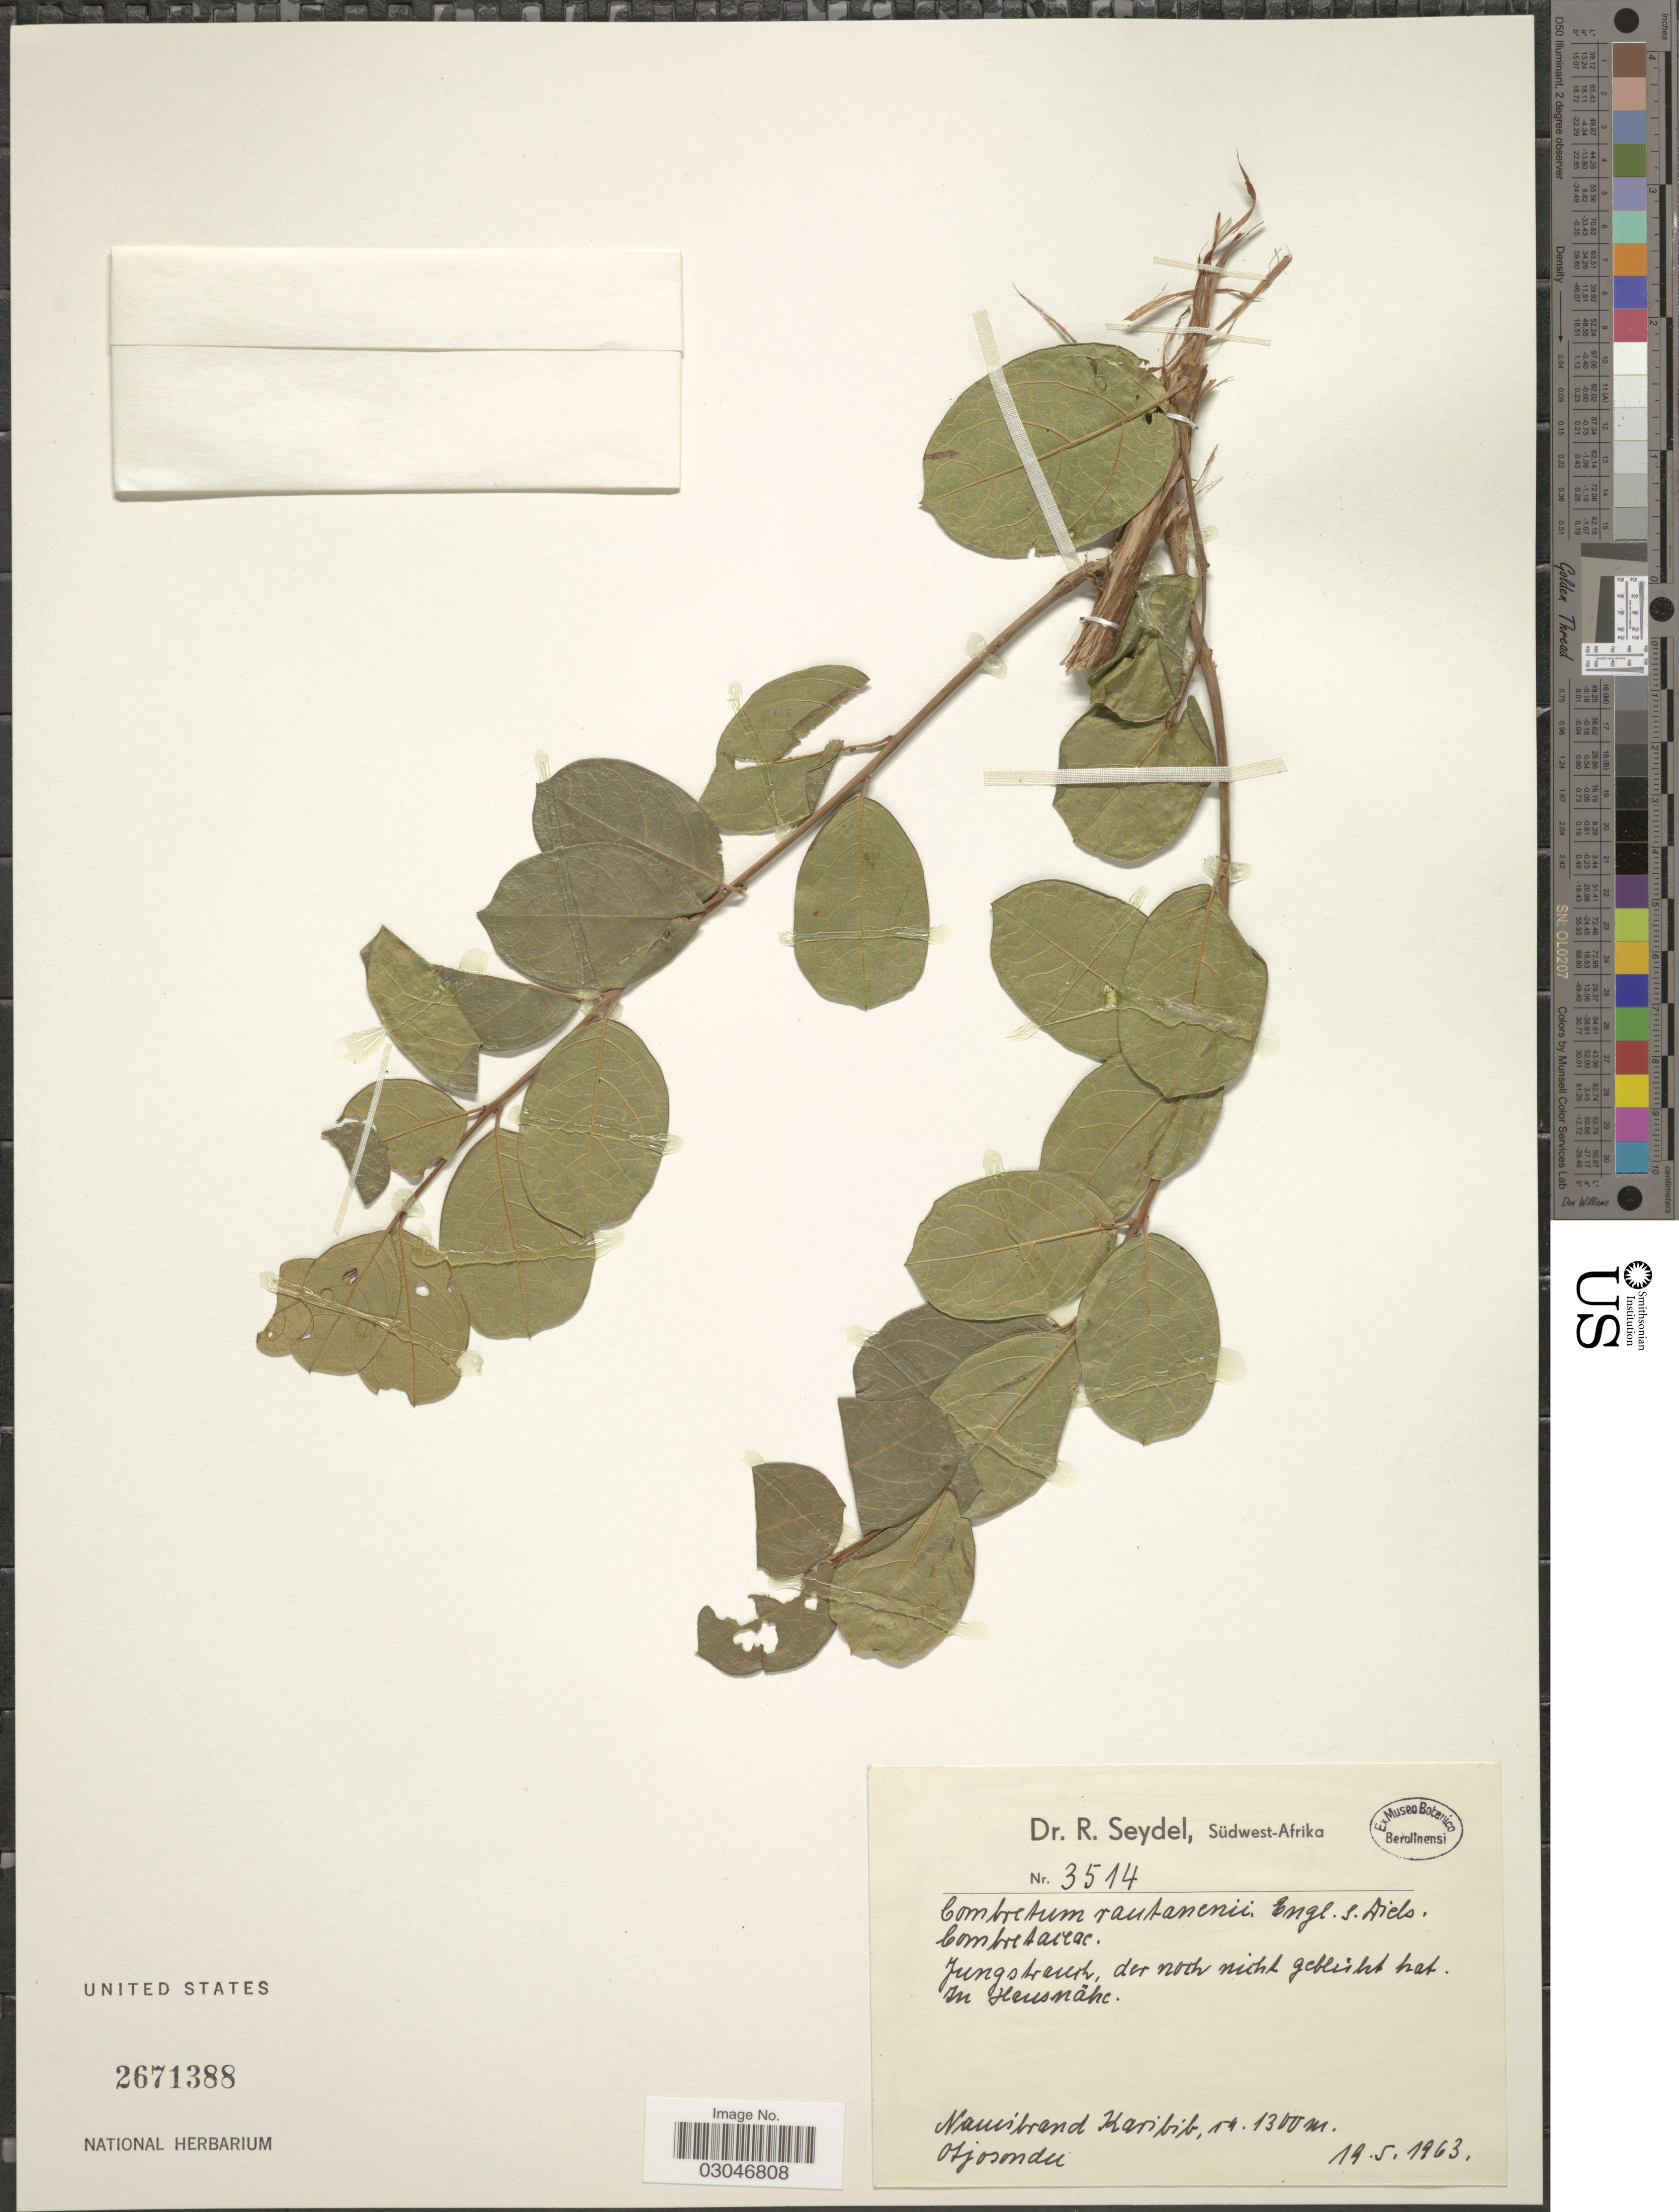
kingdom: Plantae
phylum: Tracheophyta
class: Magnoliopsida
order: Myrtales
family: Combretaceae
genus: Combretum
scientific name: Combretum rautanenii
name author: Engl. & Diels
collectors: R. Seydel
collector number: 3514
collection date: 1963-05-19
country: Namibia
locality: Südwest-Afrika. Nauisbrand Karibib, Otjosondu.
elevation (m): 1300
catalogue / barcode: US 2671388